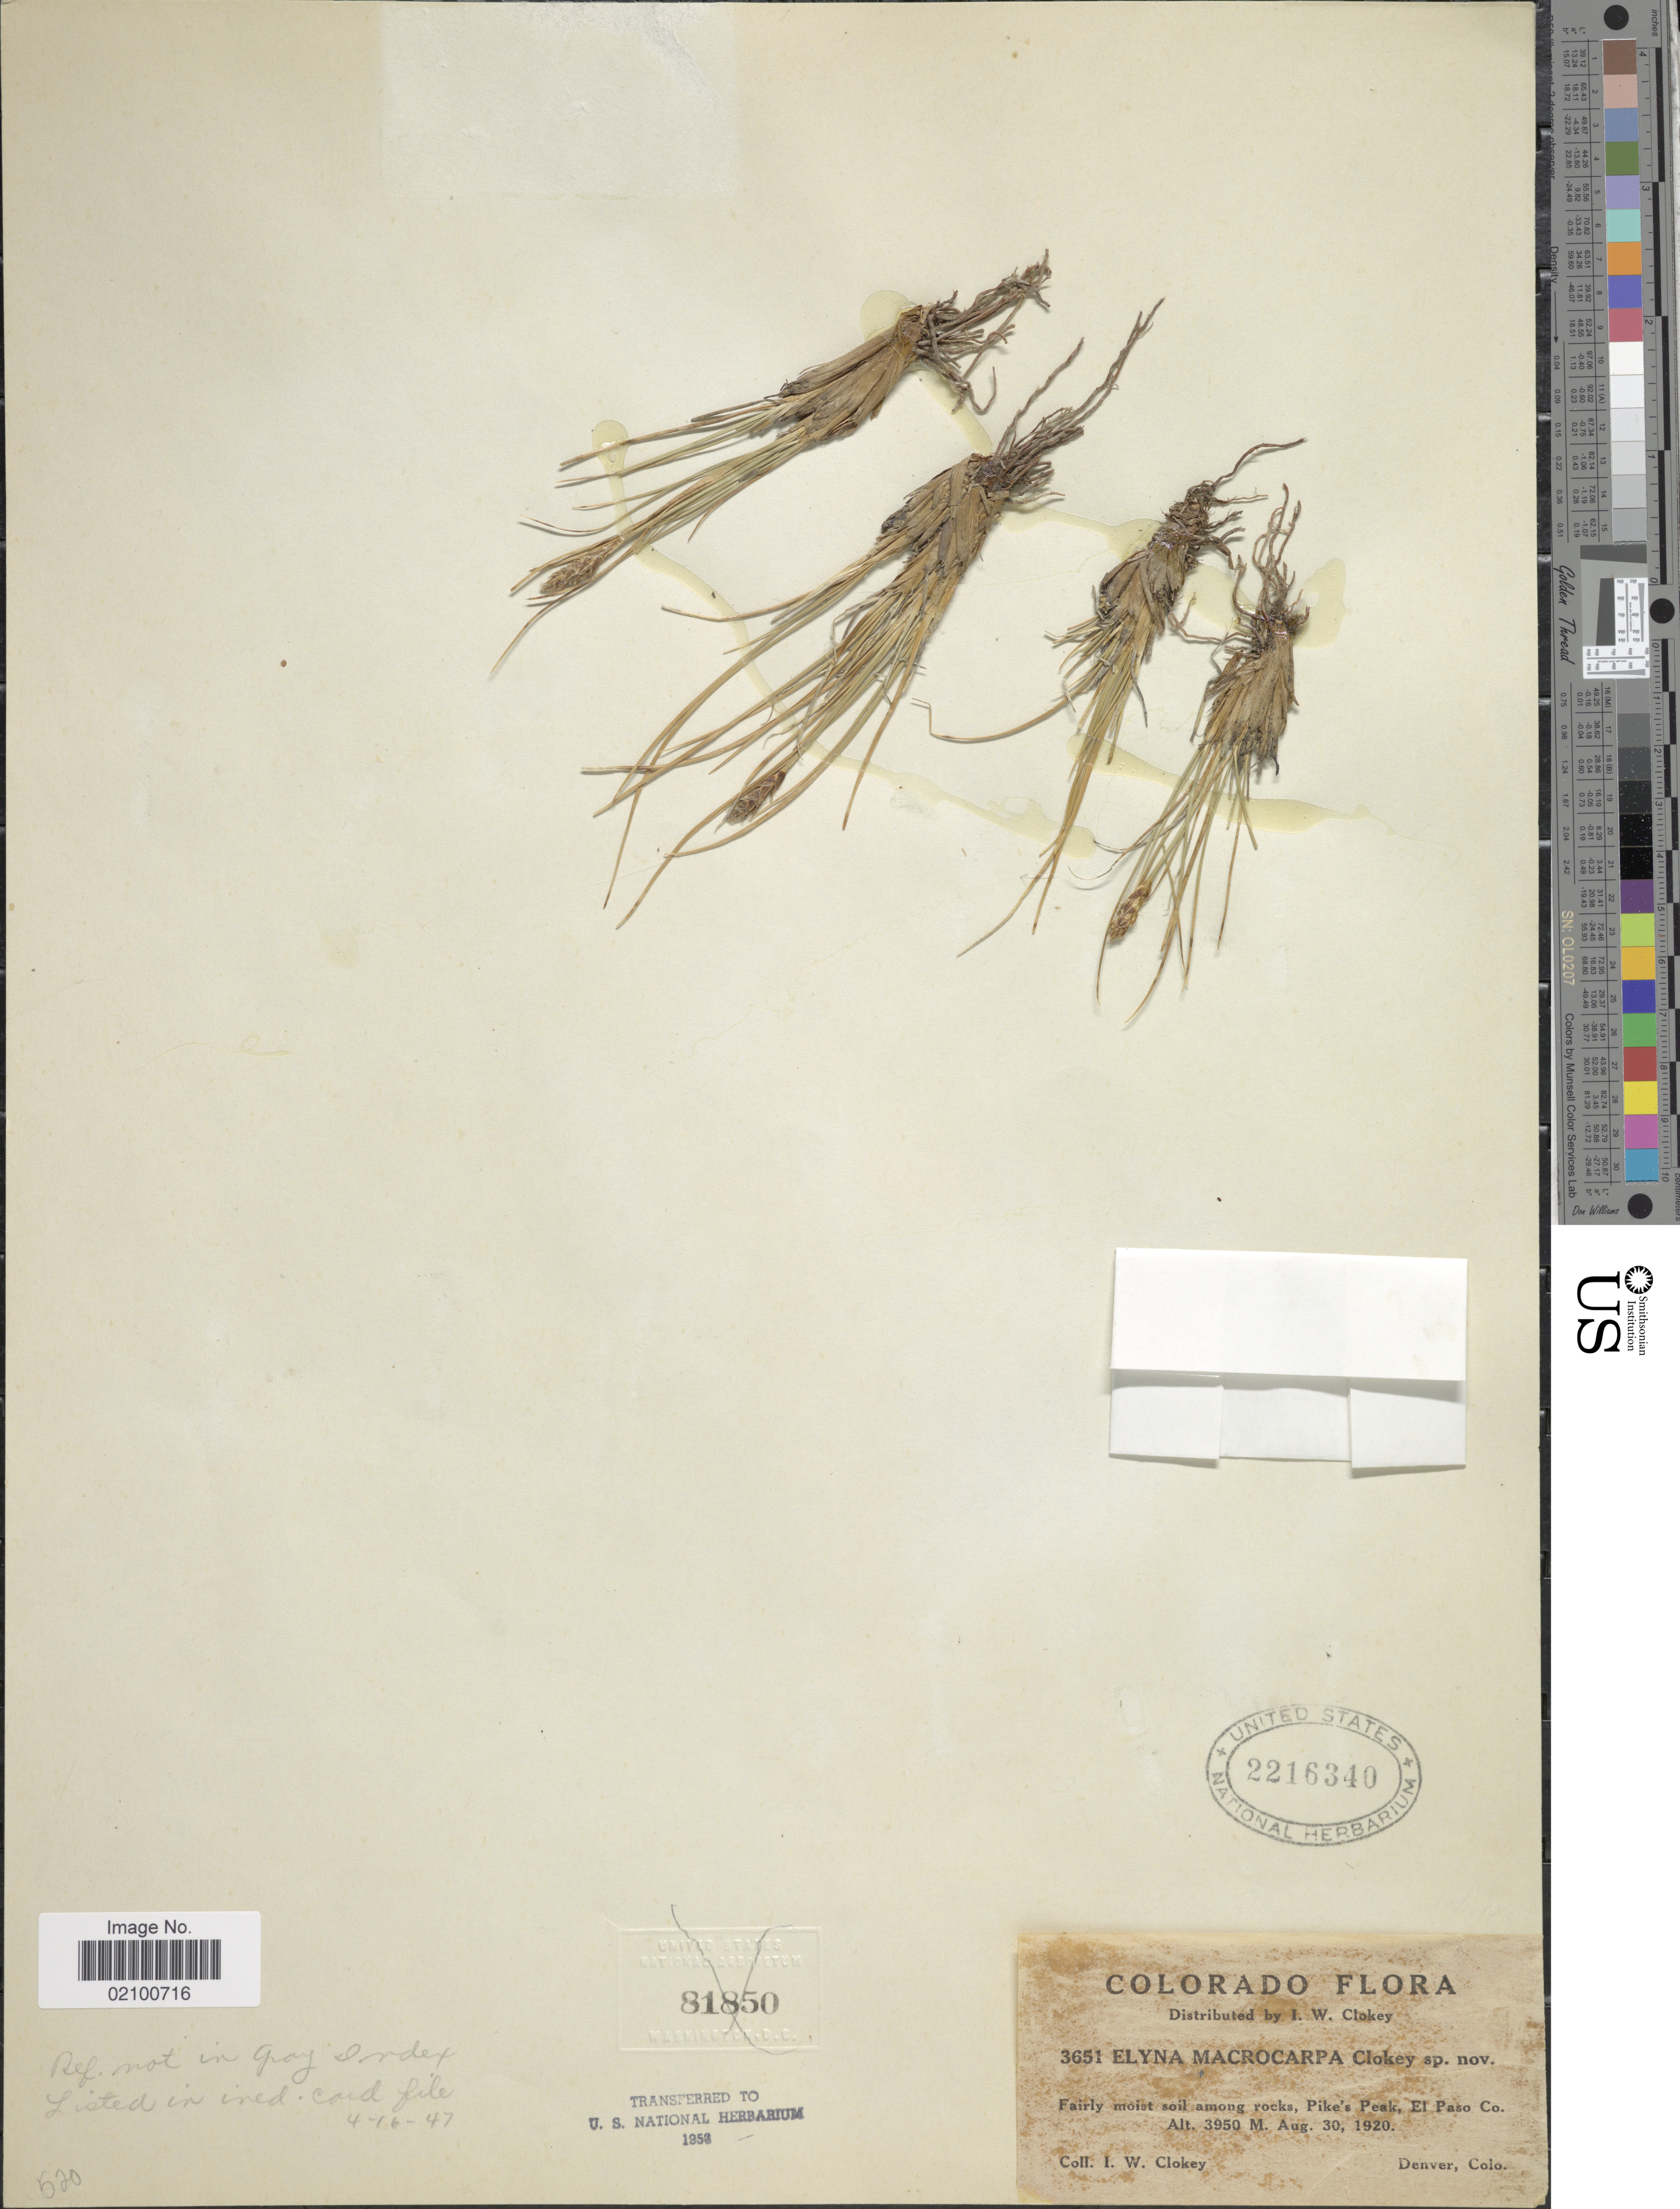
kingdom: Plantae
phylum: Tracheophyta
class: Liliopsida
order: Poales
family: Cyperaceae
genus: Carex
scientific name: Carex borealipolaris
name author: S.R. Zhang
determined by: Strong, M. T., (US), Smithsonian Institution - National Museum of Natural History (UNITED STATES)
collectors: I. W. Clokey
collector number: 3651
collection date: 1920-08-30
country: United States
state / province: Colorado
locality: Pike's Peak, El Paso Co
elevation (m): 3950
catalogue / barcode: US 2216340